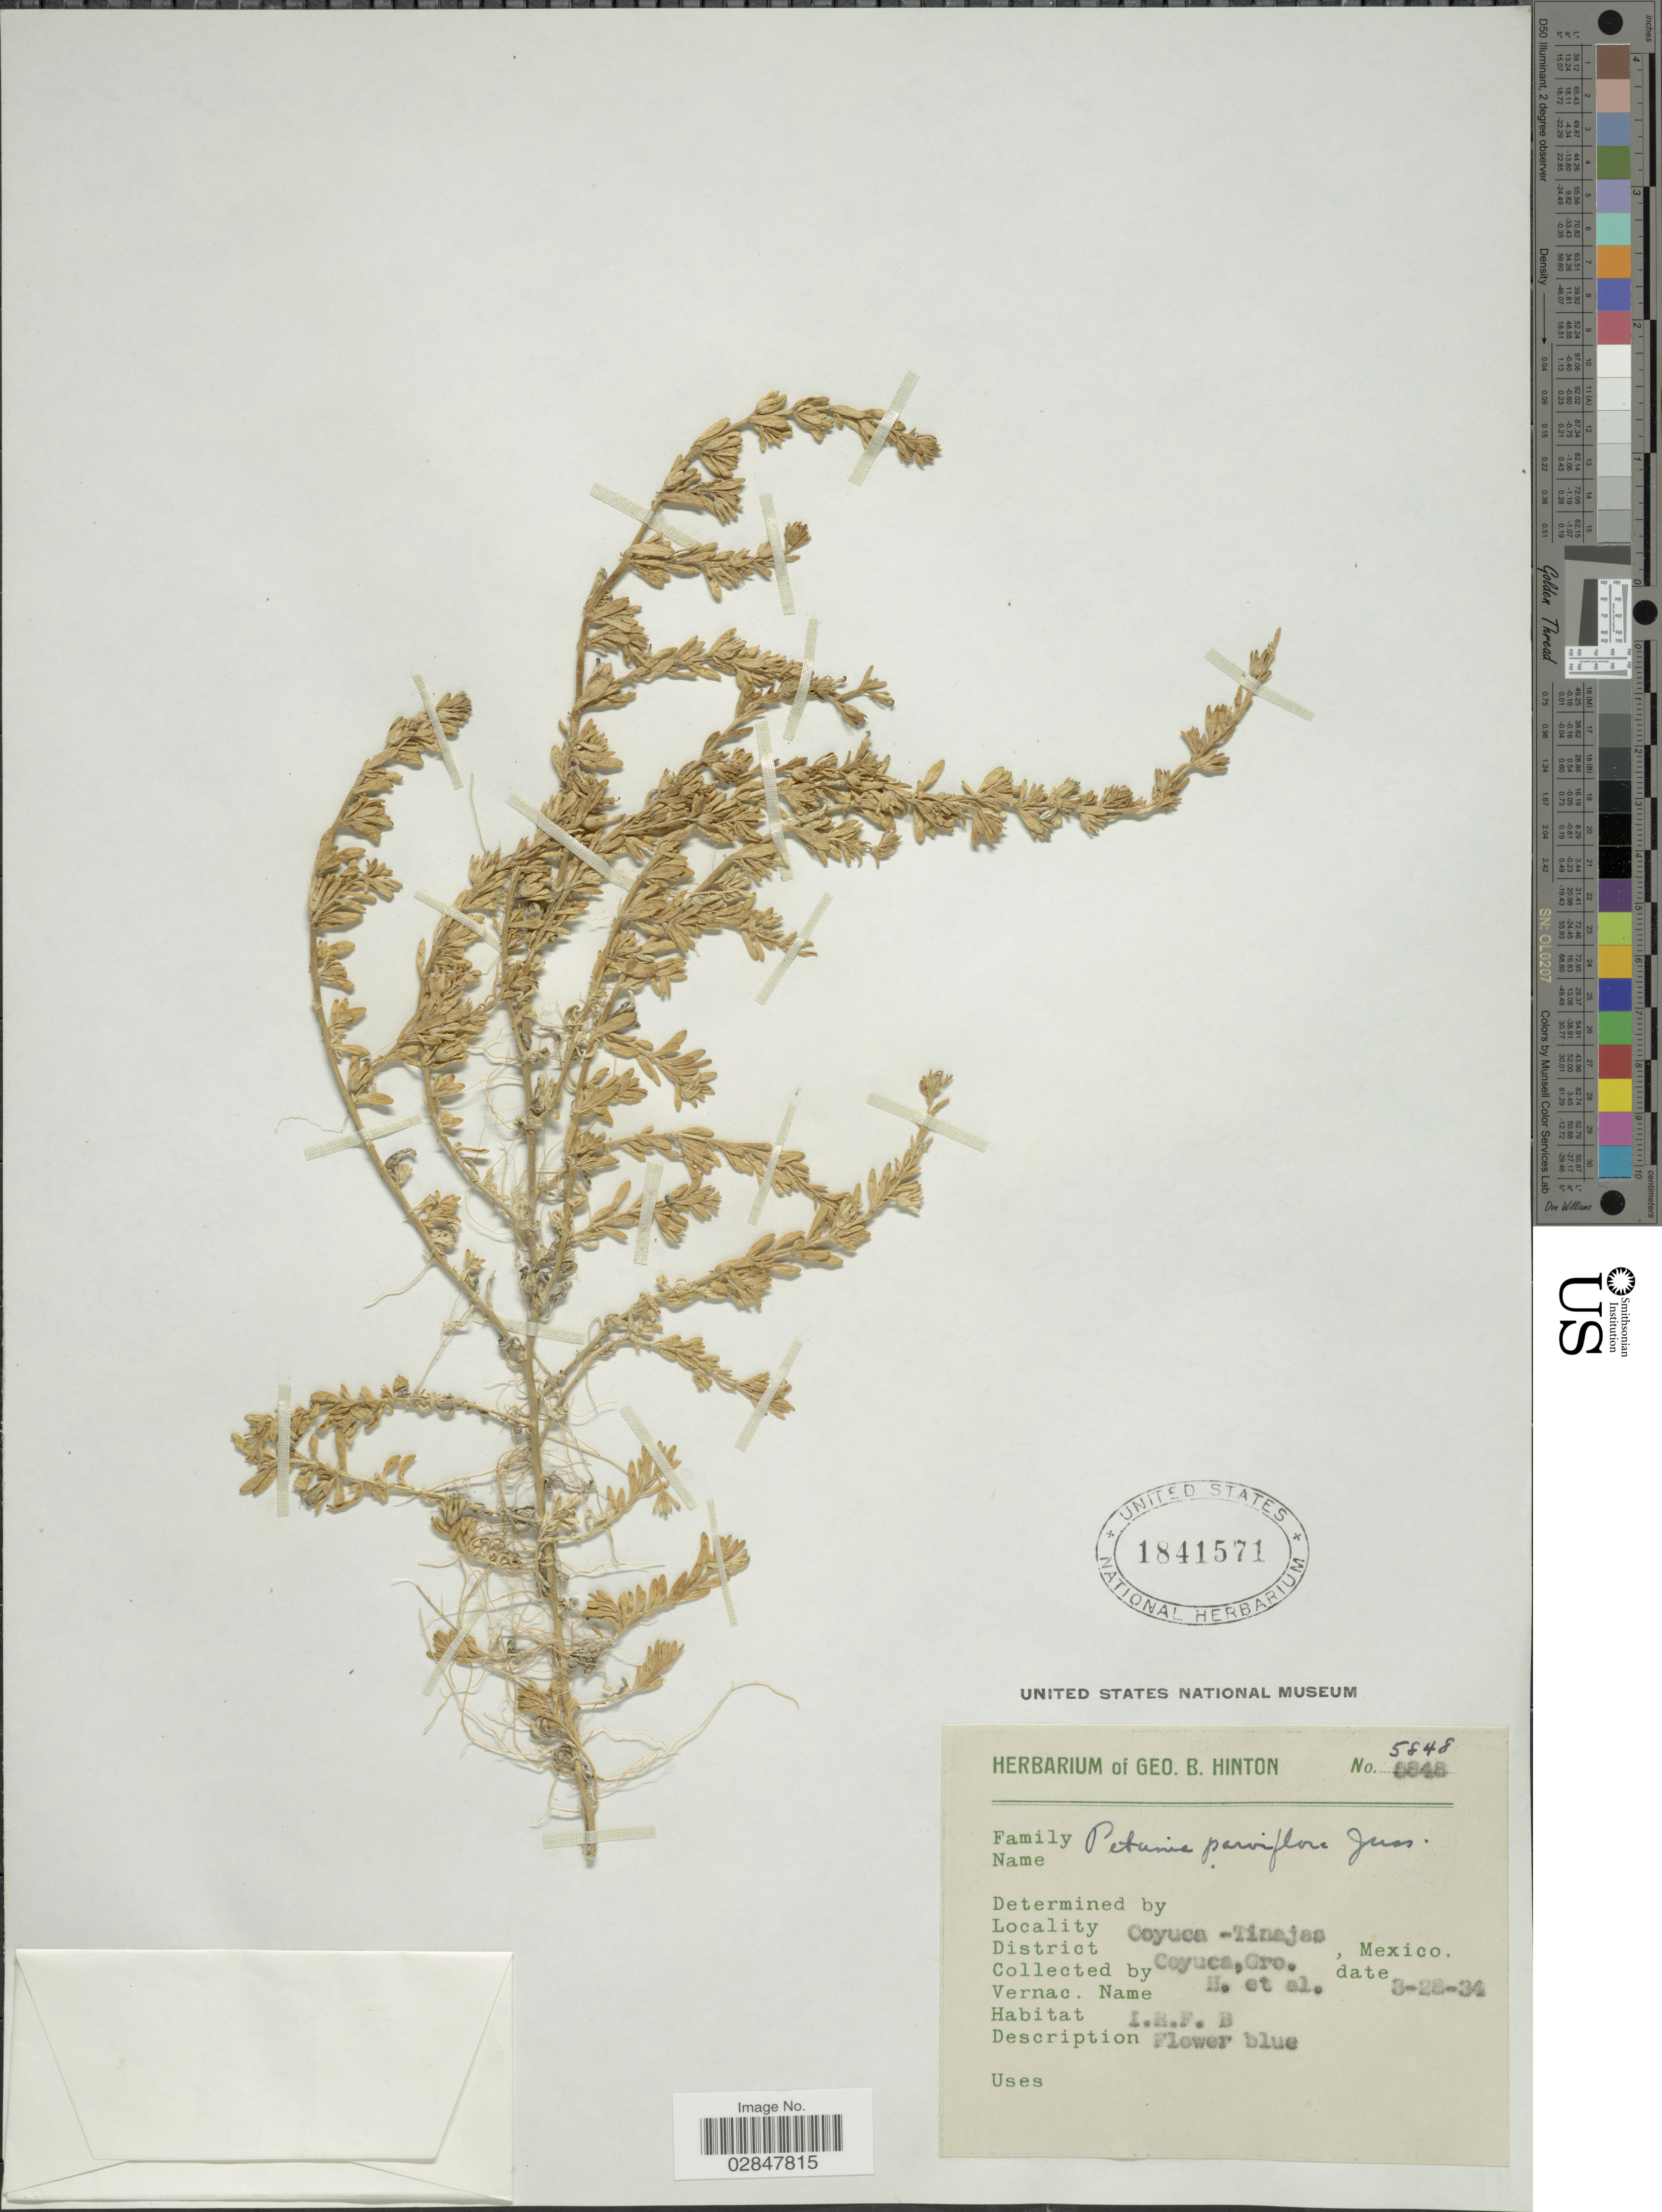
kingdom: Plantae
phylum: Tracheophyta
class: Magnoliopsida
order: Solanales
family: Solanaceae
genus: Petunia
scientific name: Petunia parviflora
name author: Juss.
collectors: G. B. Hinton & et al.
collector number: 5848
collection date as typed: Transcribed d/m/y: 28/3/34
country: Mexico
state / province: Guerrero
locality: Coyuca-Tinajas, District Coyuca, Gro.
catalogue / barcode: US 1841571